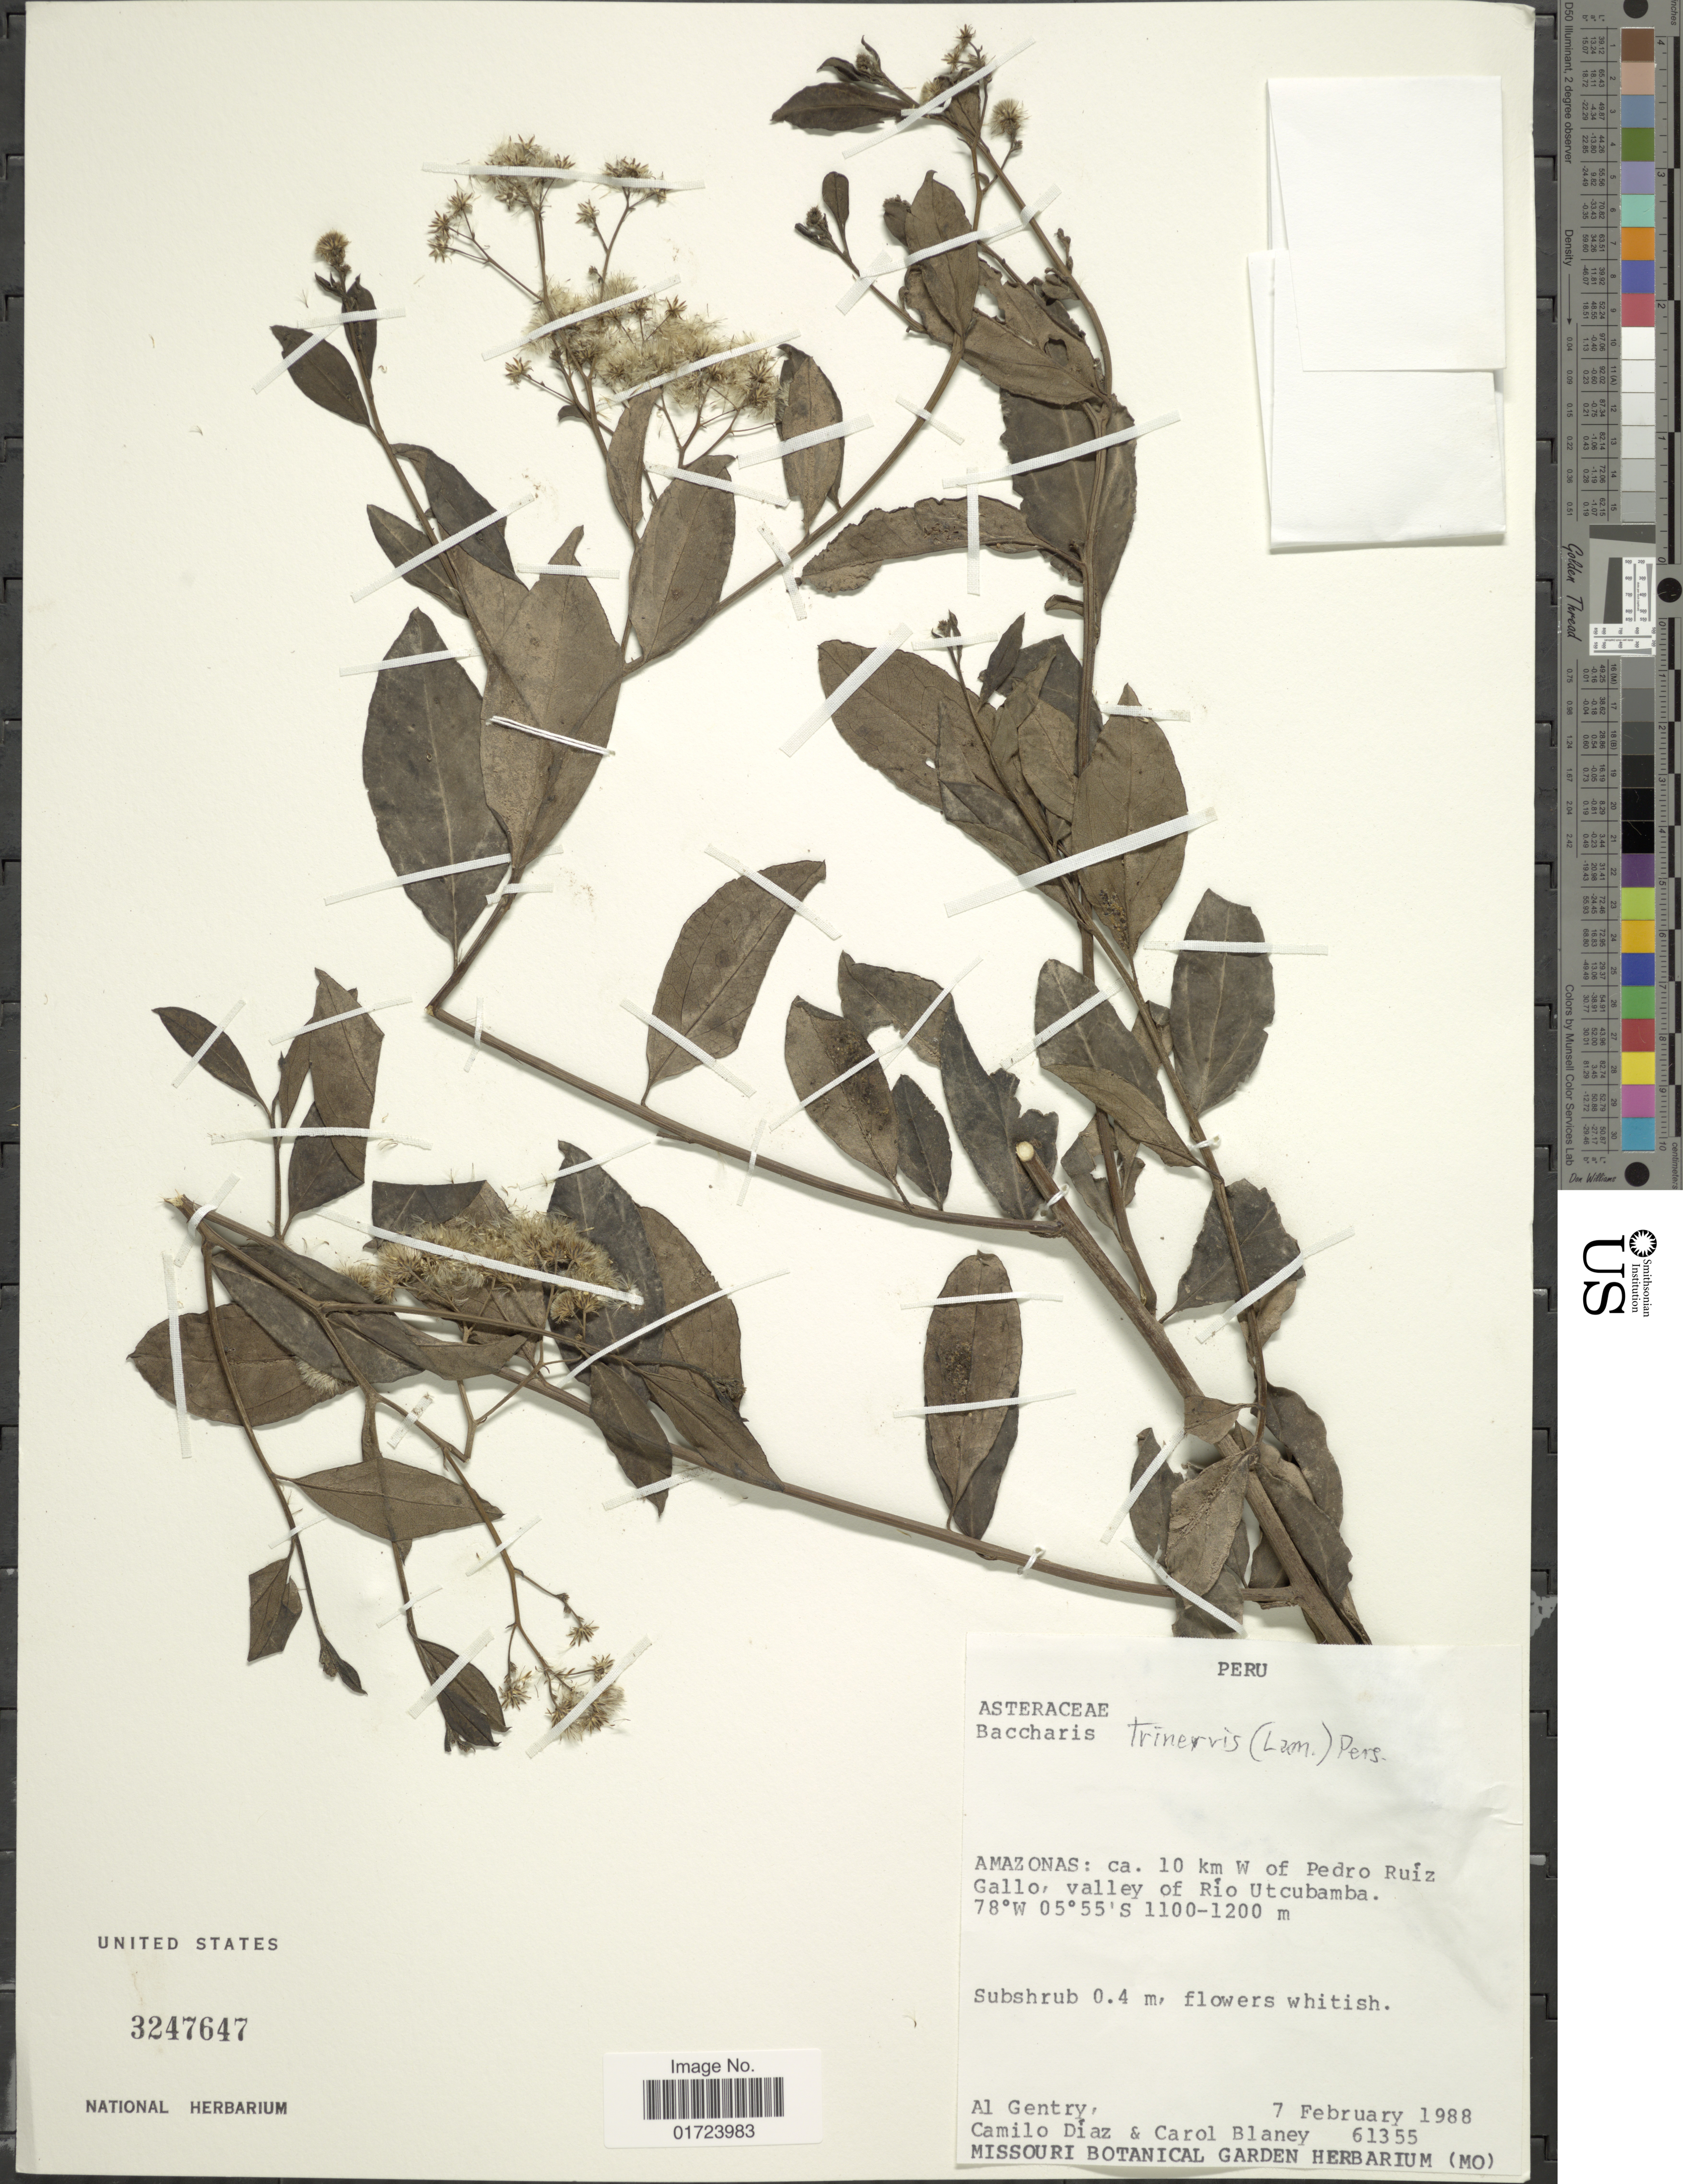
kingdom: Plantae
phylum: Tracheophyta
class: Magnoliopsida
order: Asterales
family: Asteraceae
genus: Baccharis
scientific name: Baccharis trinervis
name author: (Lam.) Pers.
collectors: A. H. Gentry, C. Díaz & C. Blaney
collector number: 61355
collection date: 1988-02-07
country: Peru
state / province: Amazonas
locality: Amazonas: ca.10 km W of Pedro Ruiz Gallo, valley of Rio Utcubamba.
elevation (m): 1100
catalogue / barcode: US 3247647